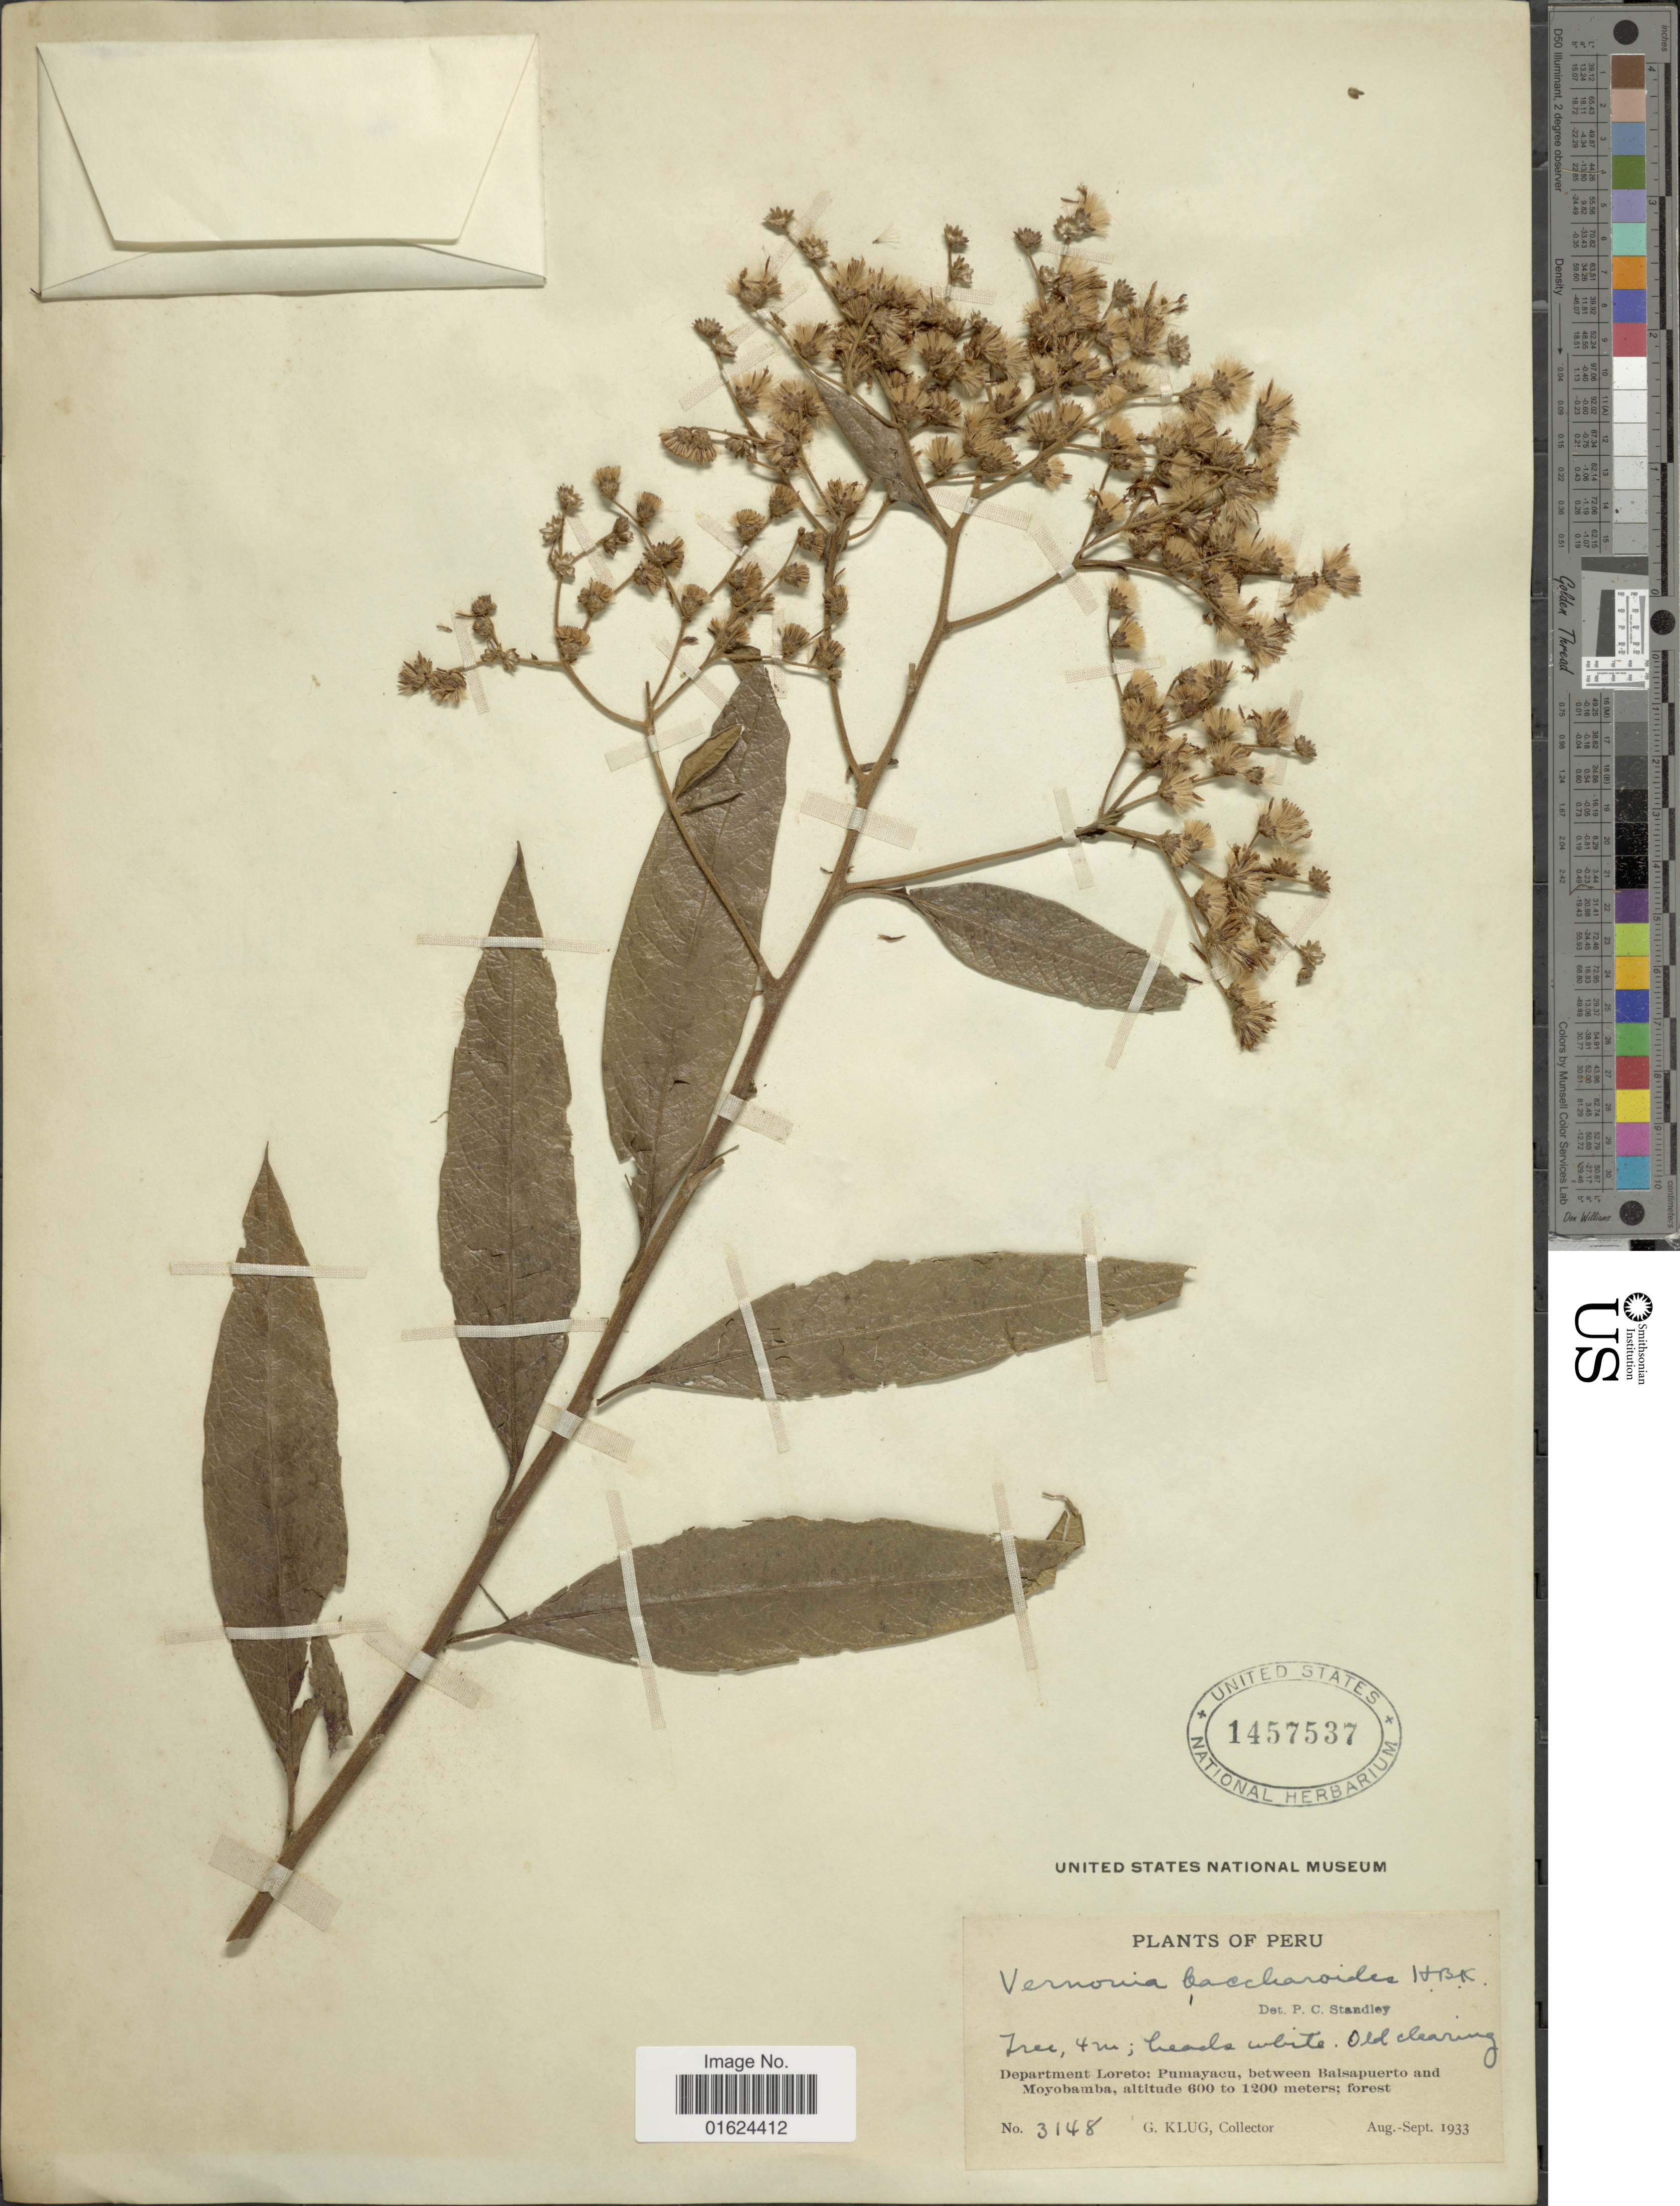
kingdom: Plantae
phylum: Tracheophyta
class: Magnoliopsida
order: Asterales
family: Asteraceae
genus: Vernonanthura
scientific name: Vernonanthura patens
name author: (Kunth) H. Rob.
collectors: G. Klug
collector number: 3148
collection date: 1933-08/1933-09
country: Peru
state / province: Loreto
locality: Department of Loreto: Pumayacu, between Balsapuerto and Moyobamba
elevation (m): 600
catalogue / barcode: US 1457537